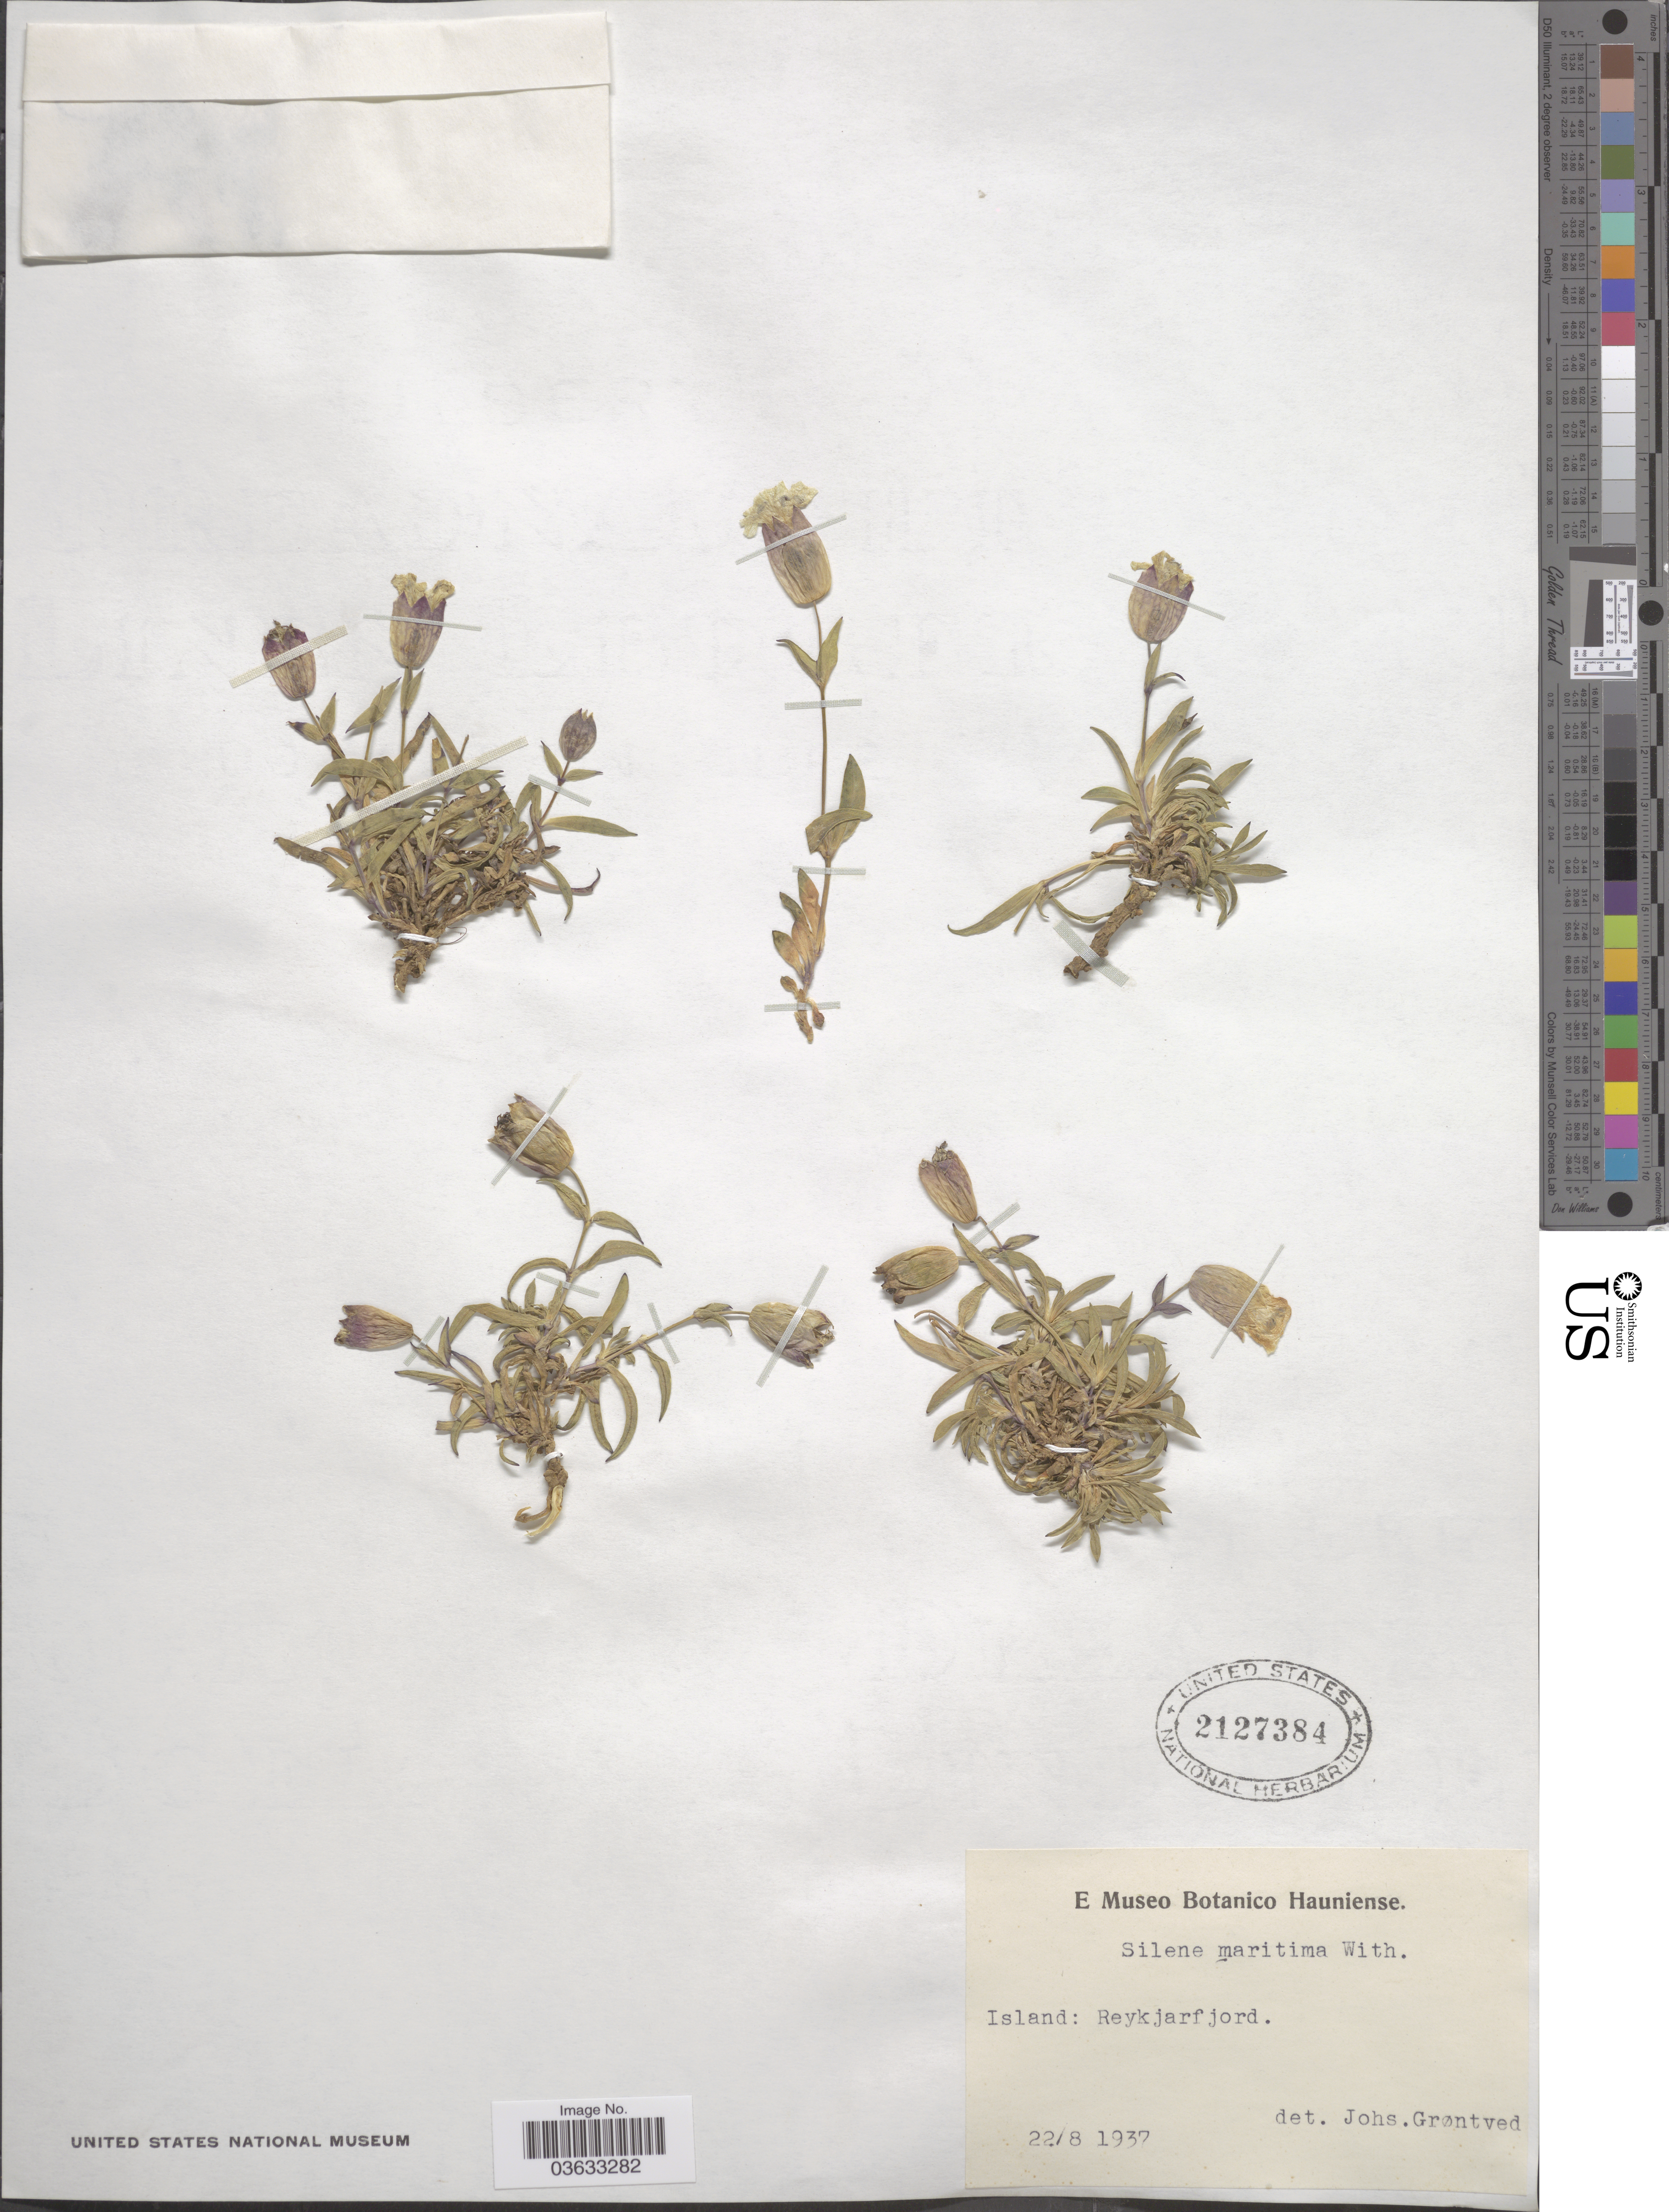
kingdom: Plantae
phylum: Tracheophyta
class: Magnoliopsida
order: Caryophyllales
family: Caryophyllaceae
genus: Silene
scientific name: Silene maritima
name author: With.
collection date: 1937-08-22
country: Iceland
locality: Island: Reykjarfjord.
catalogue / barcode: US 2127384